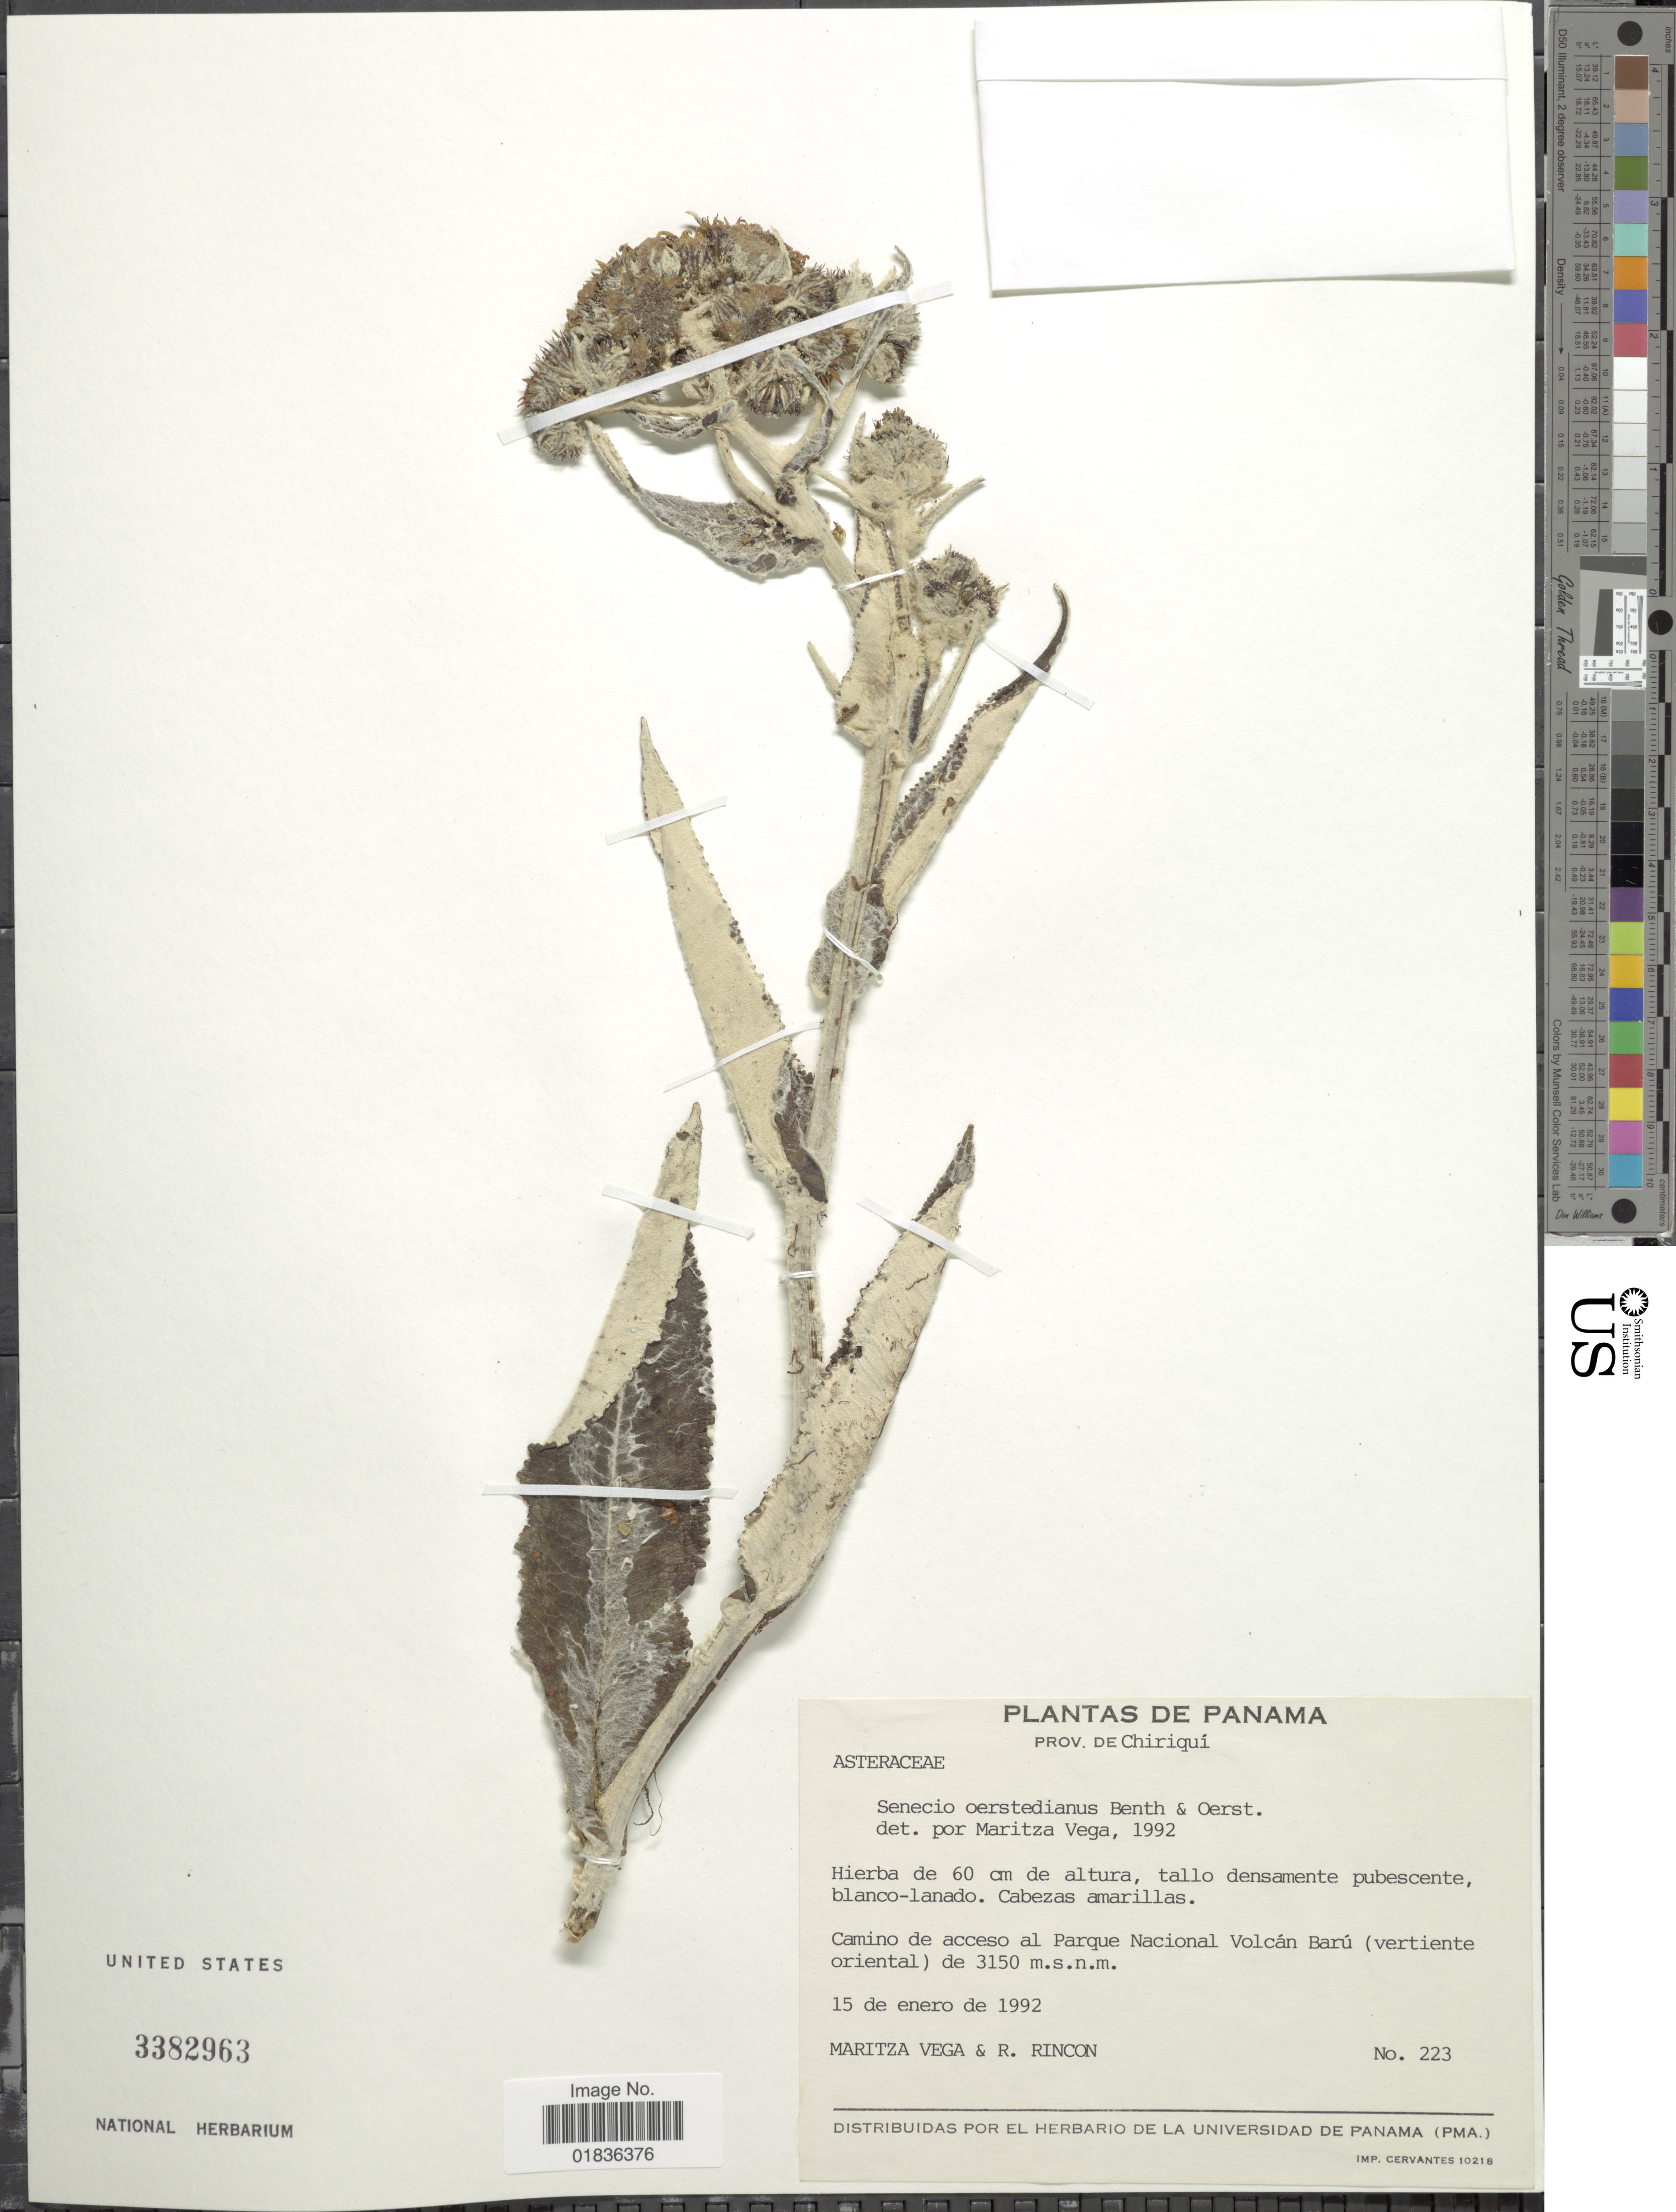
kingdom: Plantae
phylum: Tracheophyta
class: Magnoliopsida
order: Asterales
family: Asteraceae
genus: Senecio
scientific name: Senecio oerstedianus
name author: Benth.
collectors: M. Vega & R. Rincon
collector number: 223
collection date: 1992-01-15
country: Panama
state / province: Chiriqui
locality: Camino de acceso al Parque Nacional Volcan Baru (vertiente oriental).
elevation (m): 3150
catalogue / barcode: US 3382963